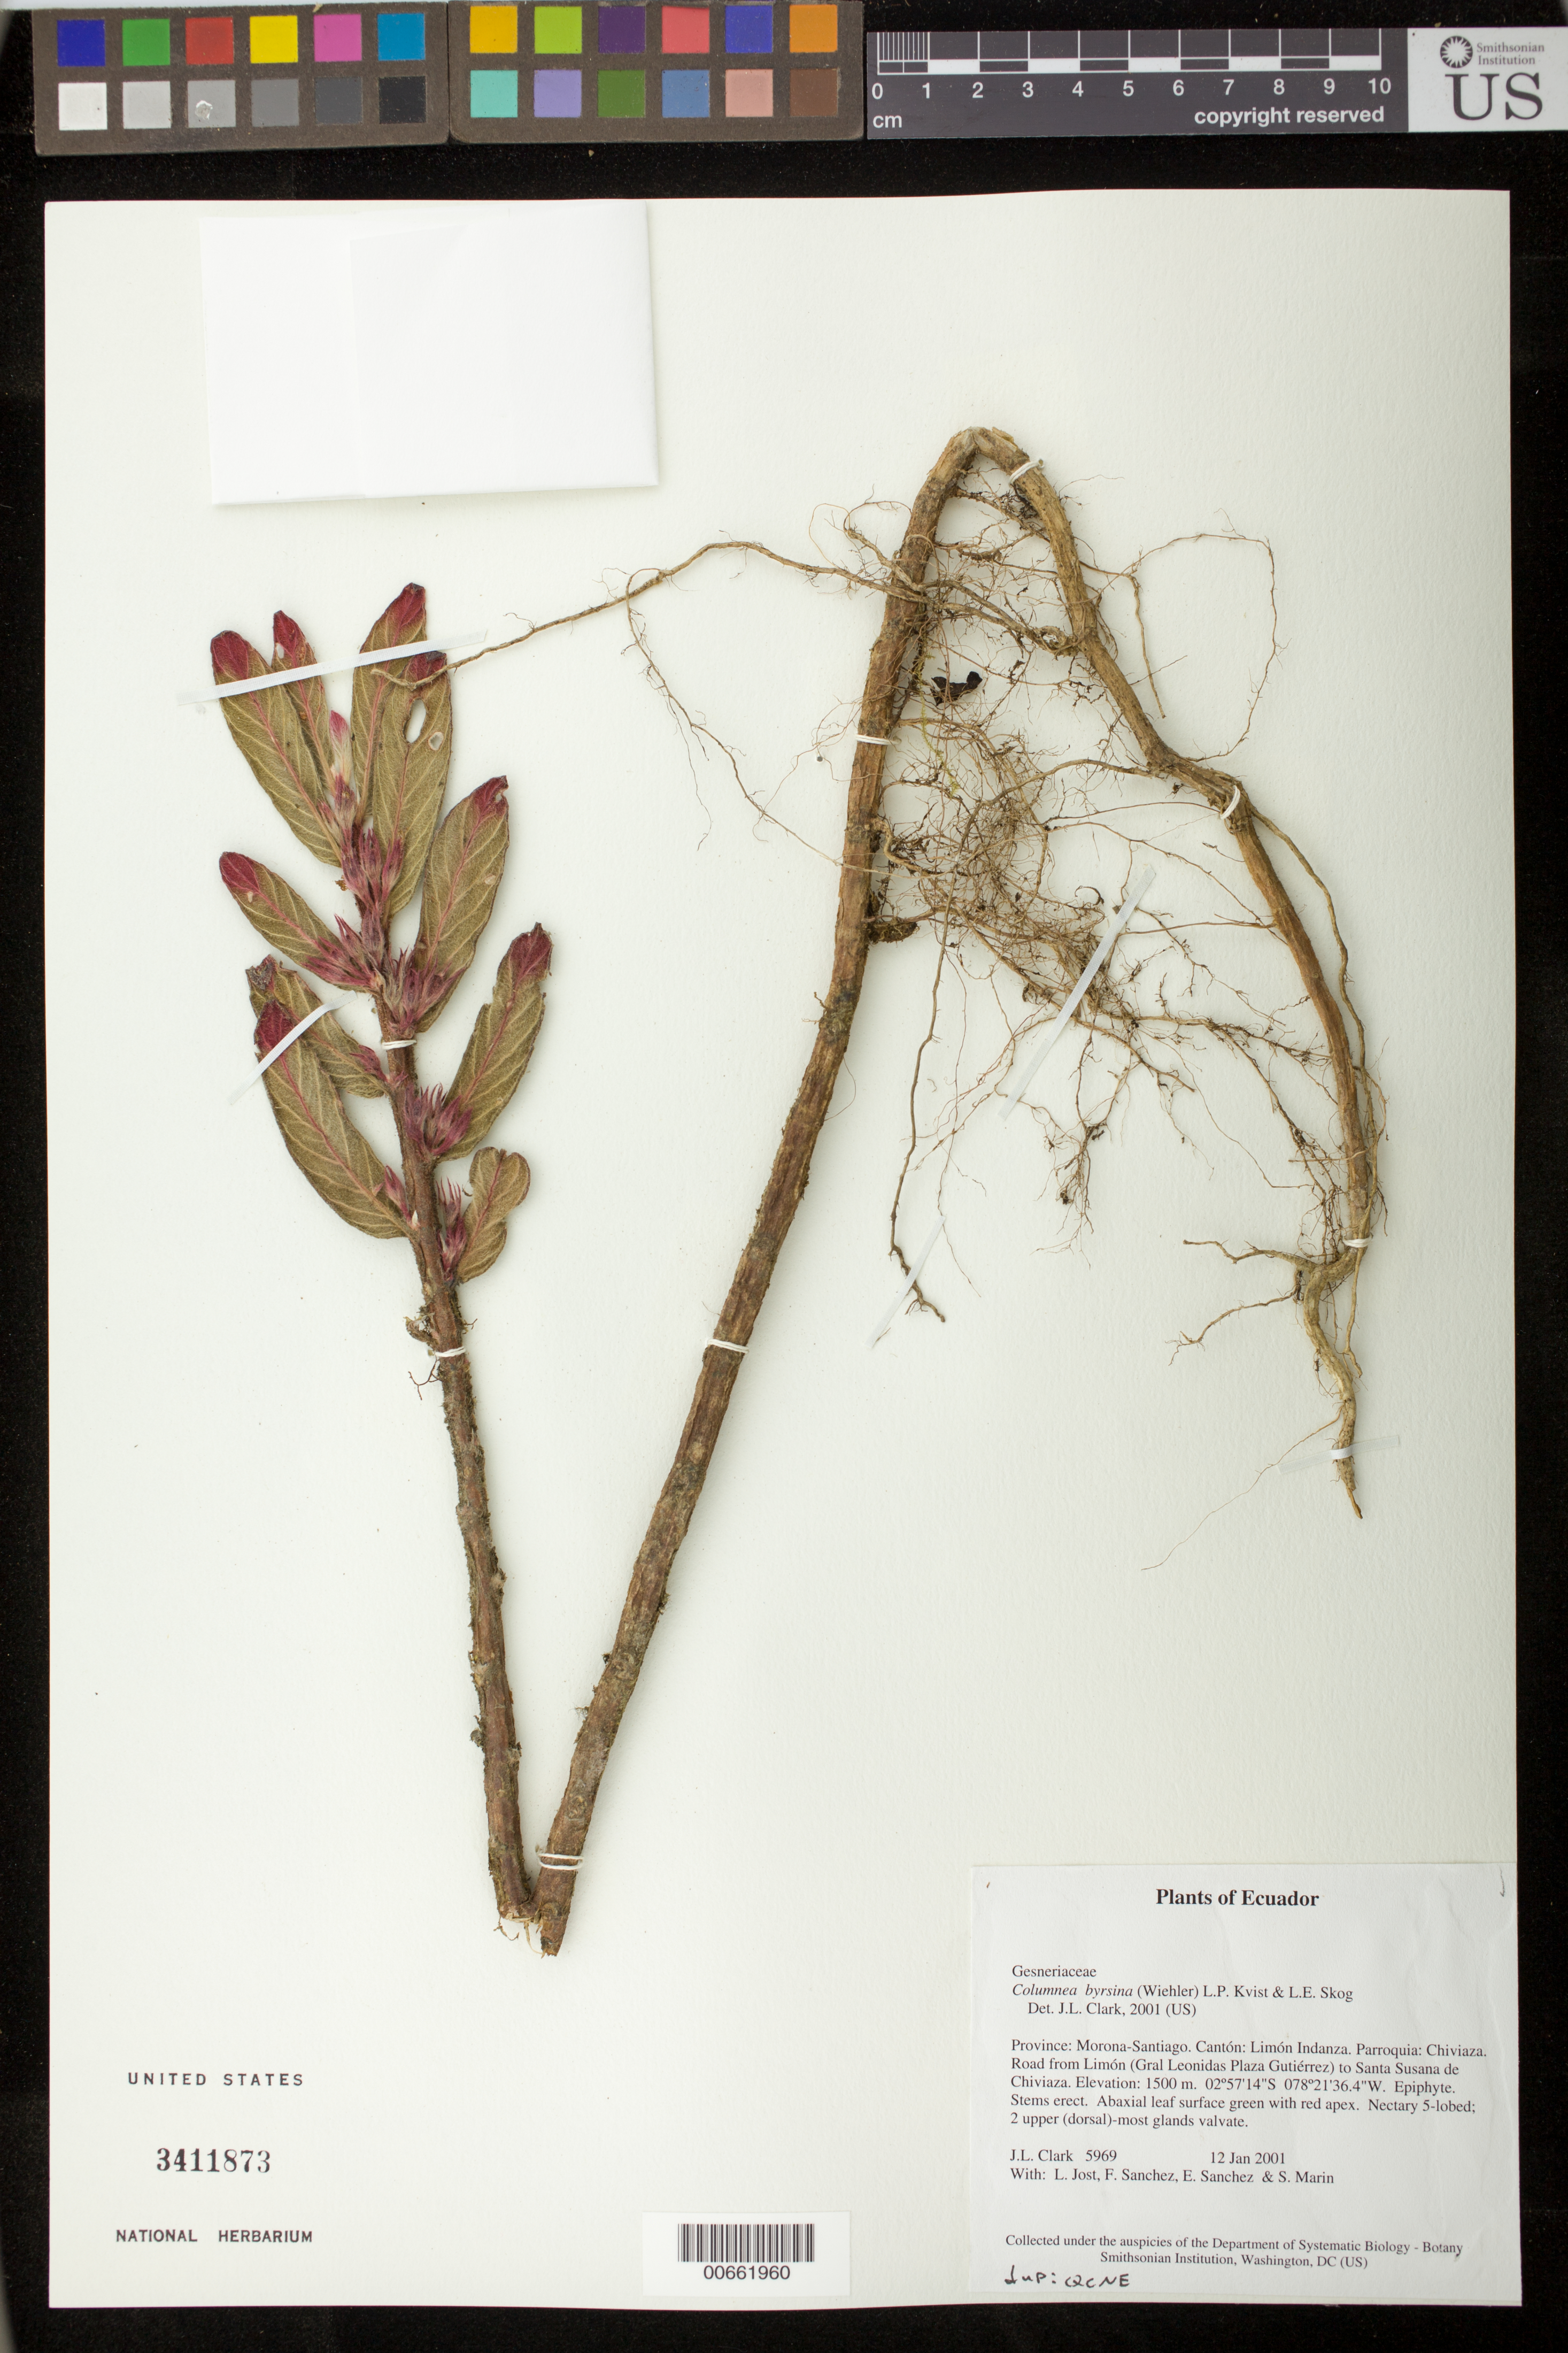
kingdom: Plantae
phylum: Tracheophyta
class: Magnoliopsida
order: Lamiales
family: Gesneriaceae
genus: Columnea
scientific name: Columnea byrsina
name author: (Wiehler) L.P. Kvist & L.E. Skog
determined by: Clark, J. L., (SEL), The Marie Selby Botanical Garden (UNITED STATES)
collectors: J. L. Clark, L. Jost, F. Sanchez, E. Sanchez & S. Marin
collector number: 5969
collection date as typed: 12 Jan 2001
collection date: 2001-01-12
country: Ecuador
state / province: Morona-Santiago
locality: Cantón: Limón Indanza. Parroquia: Chiviaza. Road from Limón (Gral Leonidas Plaza Gutiérrez) to Santa Susana de Chiviaza.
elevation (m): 1500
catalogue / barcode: US 3411873